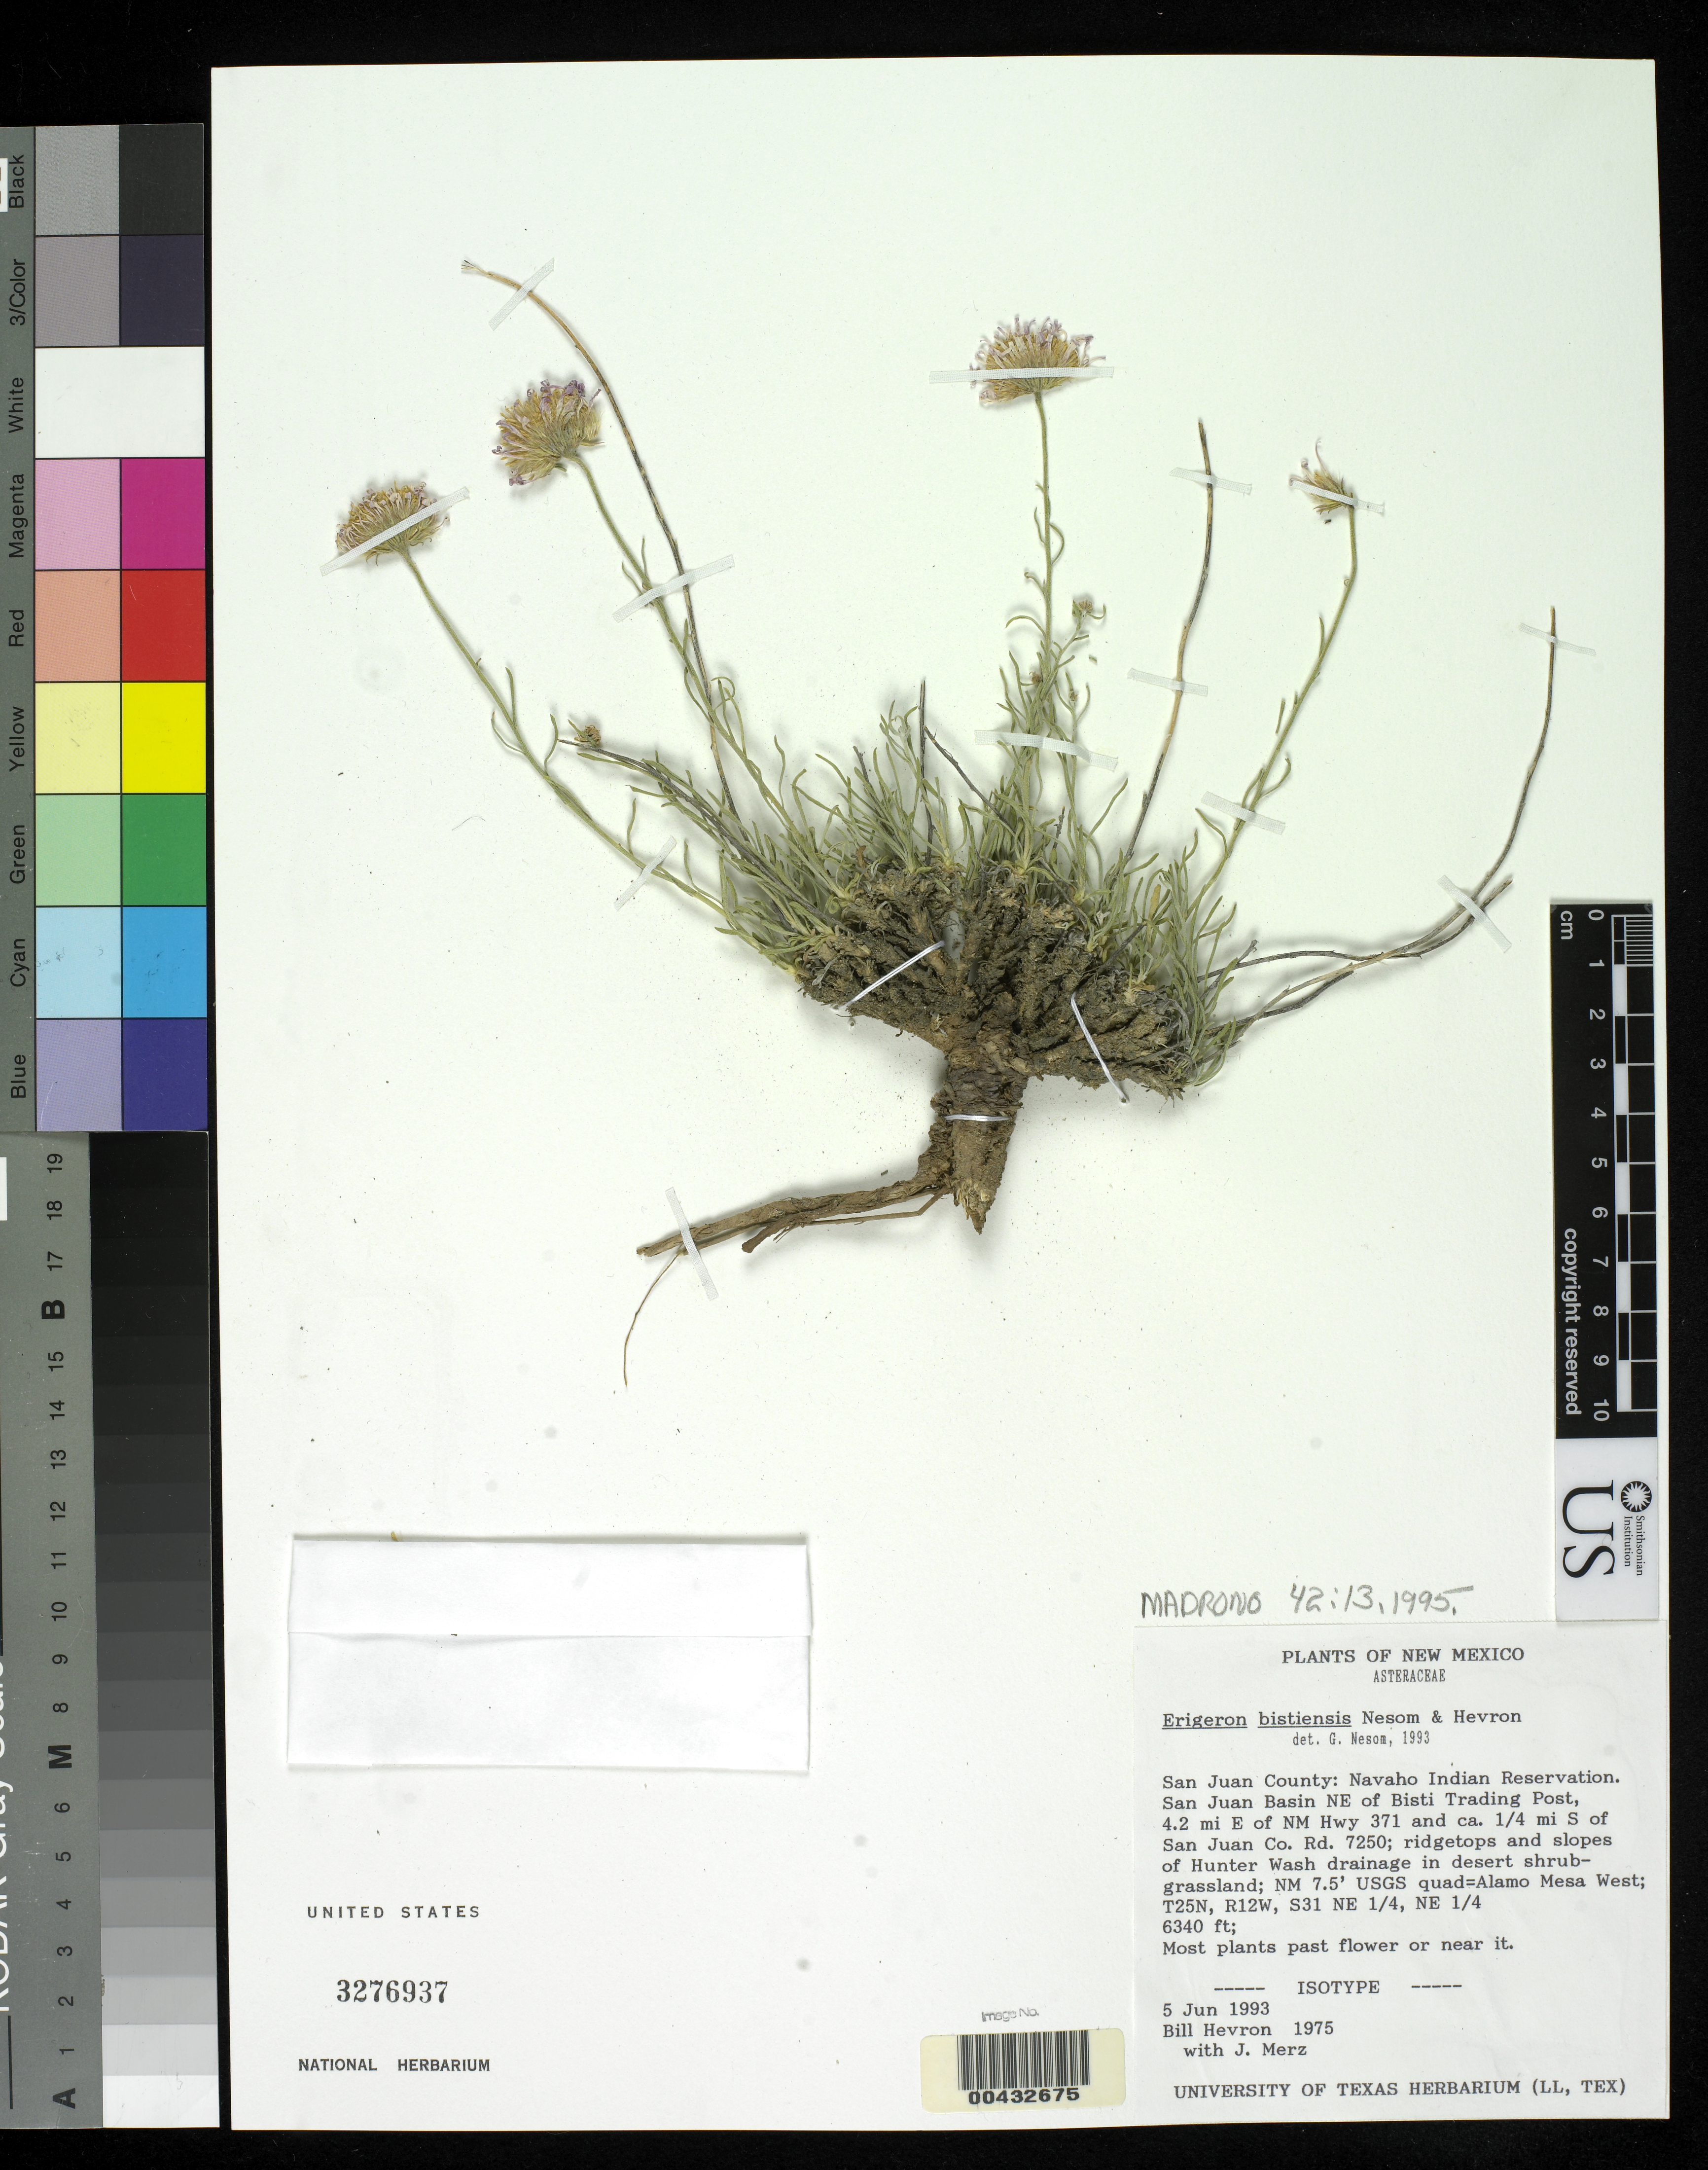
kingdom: Plantae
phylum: Tracheophyta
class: Magnoliopsida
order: Asterales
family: Asteraceae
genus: Erigeron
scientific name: Erigeron bistiensis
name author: G.L. Nesom & Hevron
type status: Isotype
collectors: B. Hevron & J. Merz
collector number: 1975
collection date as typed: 05 Jun 1993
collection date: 1993-06-05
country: United States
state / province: New Mexico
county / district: San Juan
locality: Navajo Indian Reservation, San Juan Basin NE of Bisti Trading Post, 4.2 mi E of NM Hwy 371 & ca 1/4 mi S of San Juan Co. Rd. 7250.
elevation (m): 1932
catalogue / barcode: US 3276937